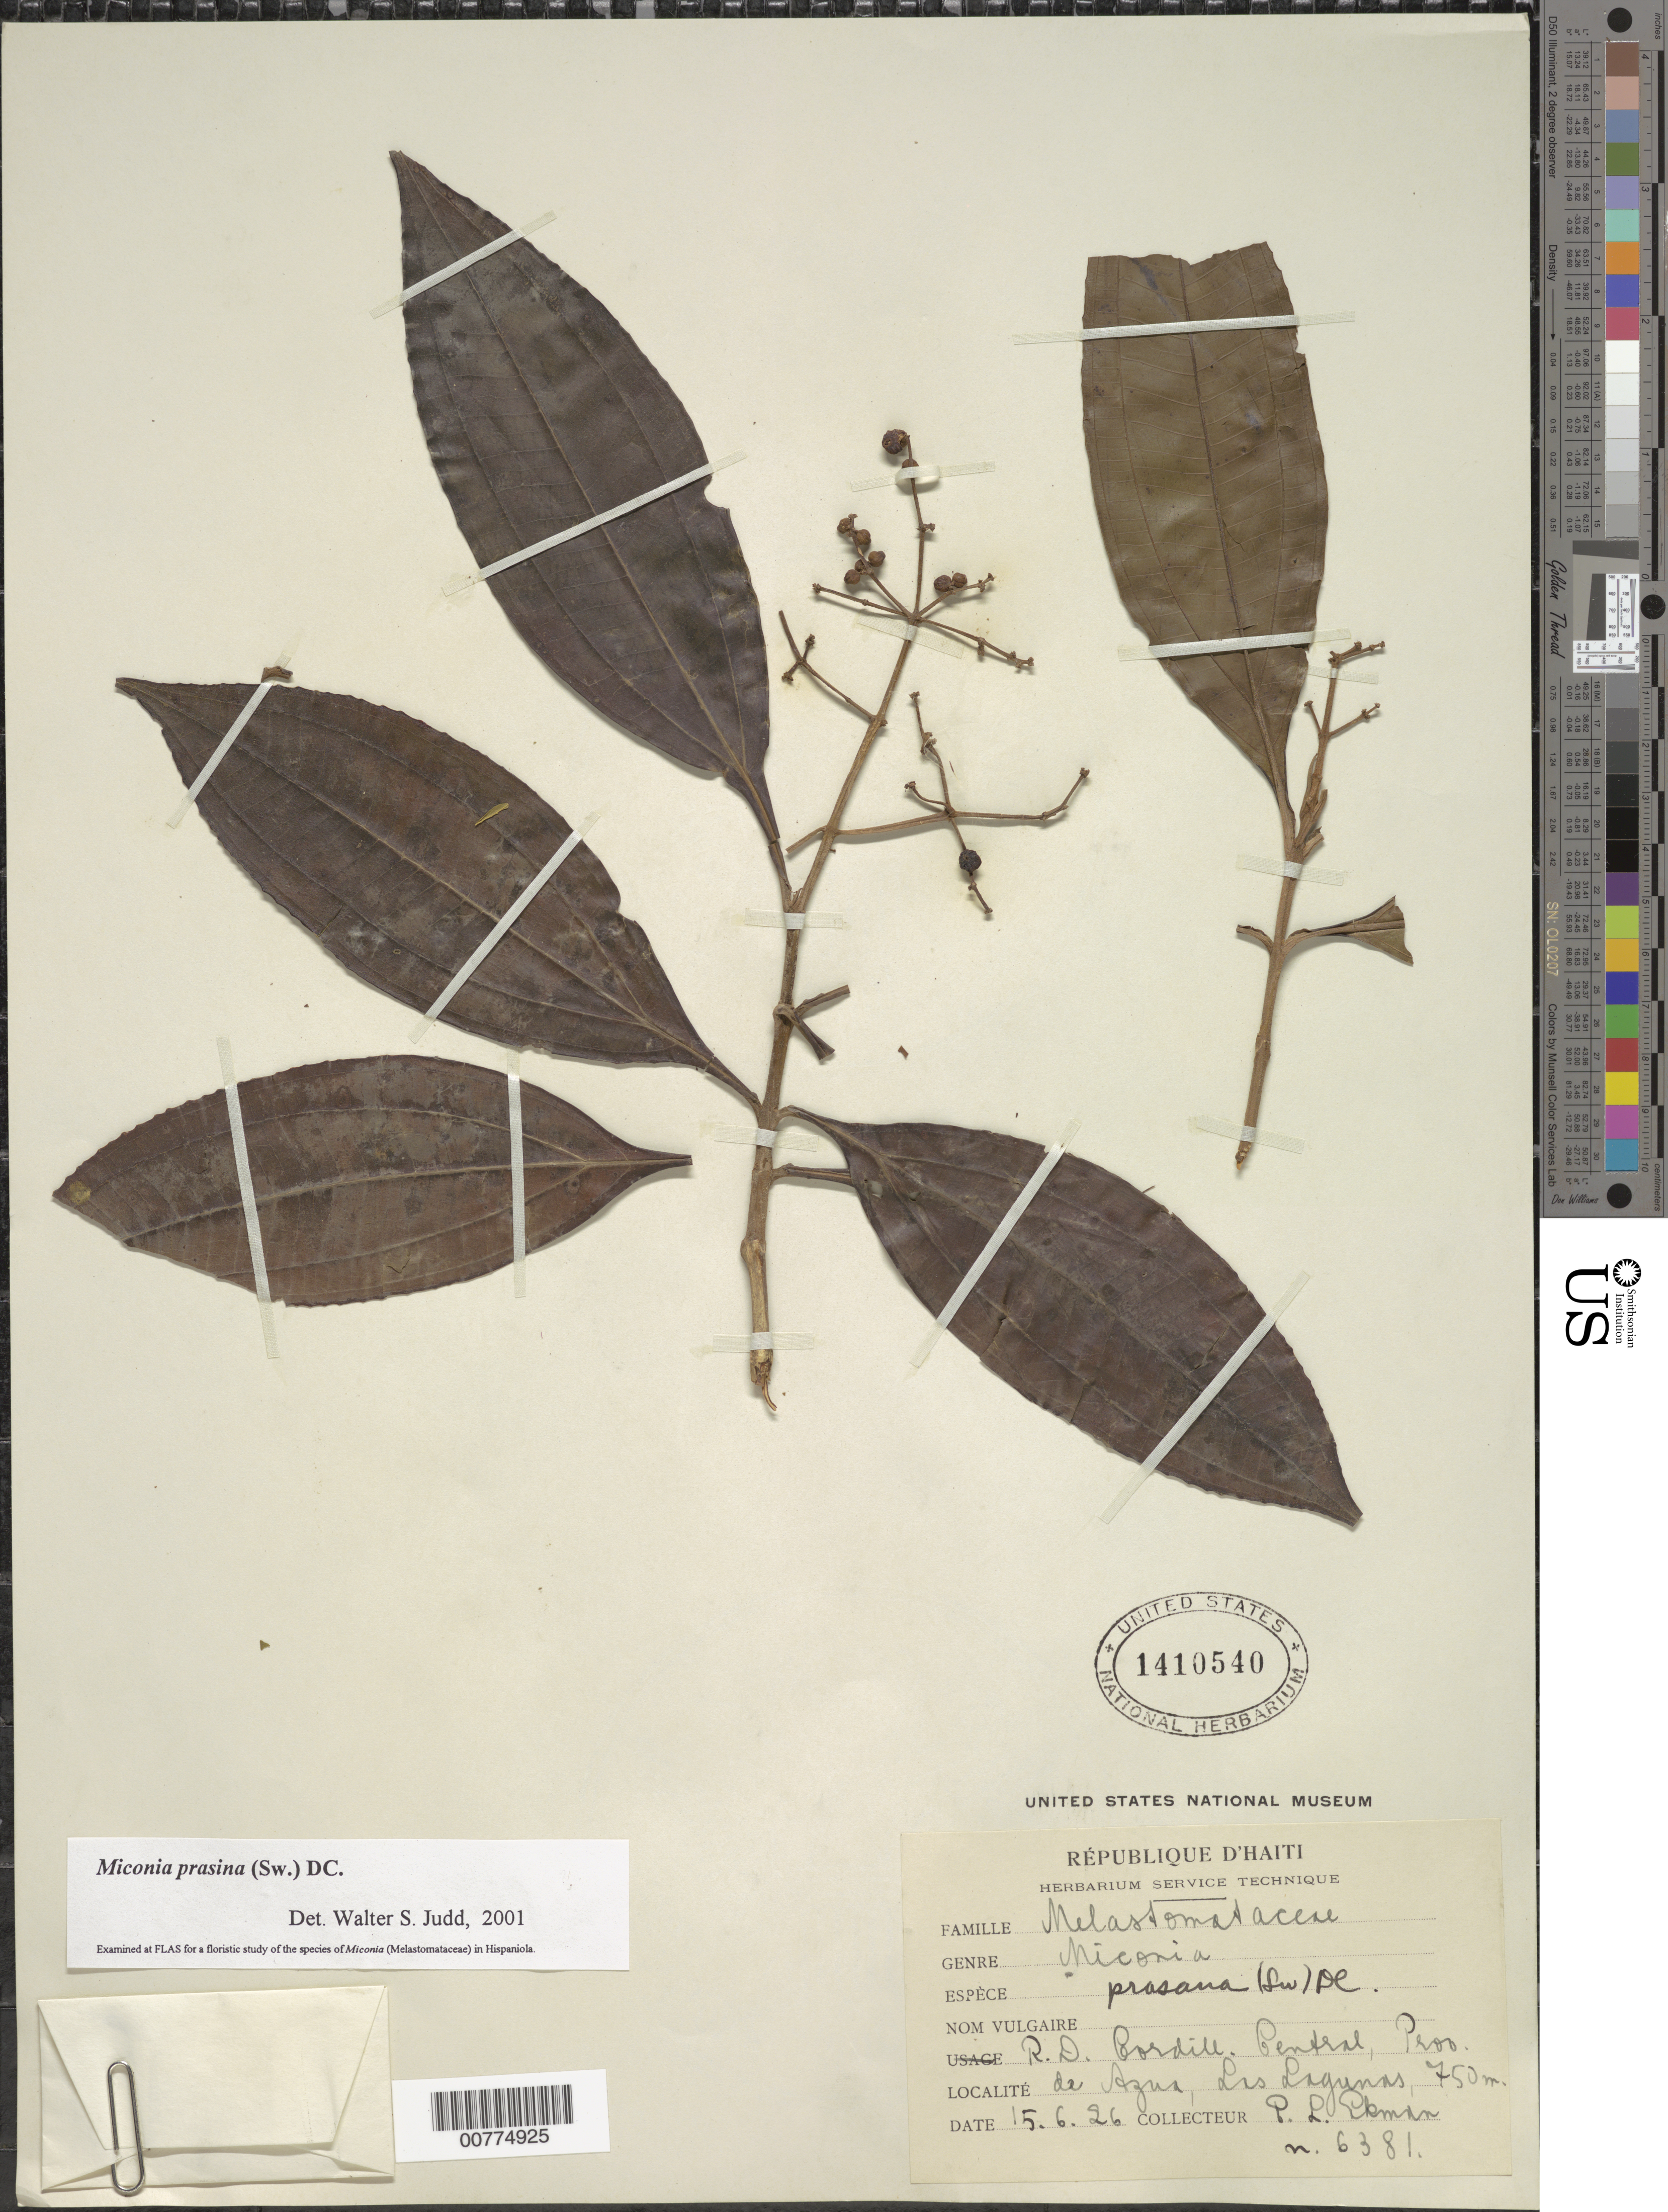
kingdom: Plantae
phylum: Tracheophyta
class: Magnoliopsida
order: Myrtales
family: Melastomataceae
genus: Miconia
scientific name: Miconia prasina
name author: (Sw.) DC.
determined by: Judd, Walter S.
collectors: E. L. Ekman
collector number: H 6381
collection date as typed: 15 Jun 1926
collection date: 1926-06-15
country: Dominican Republic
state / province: Azua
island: Hispaniola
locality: Cordillera Central, Las Lagunas.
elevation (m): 750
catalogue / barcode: US 1410540